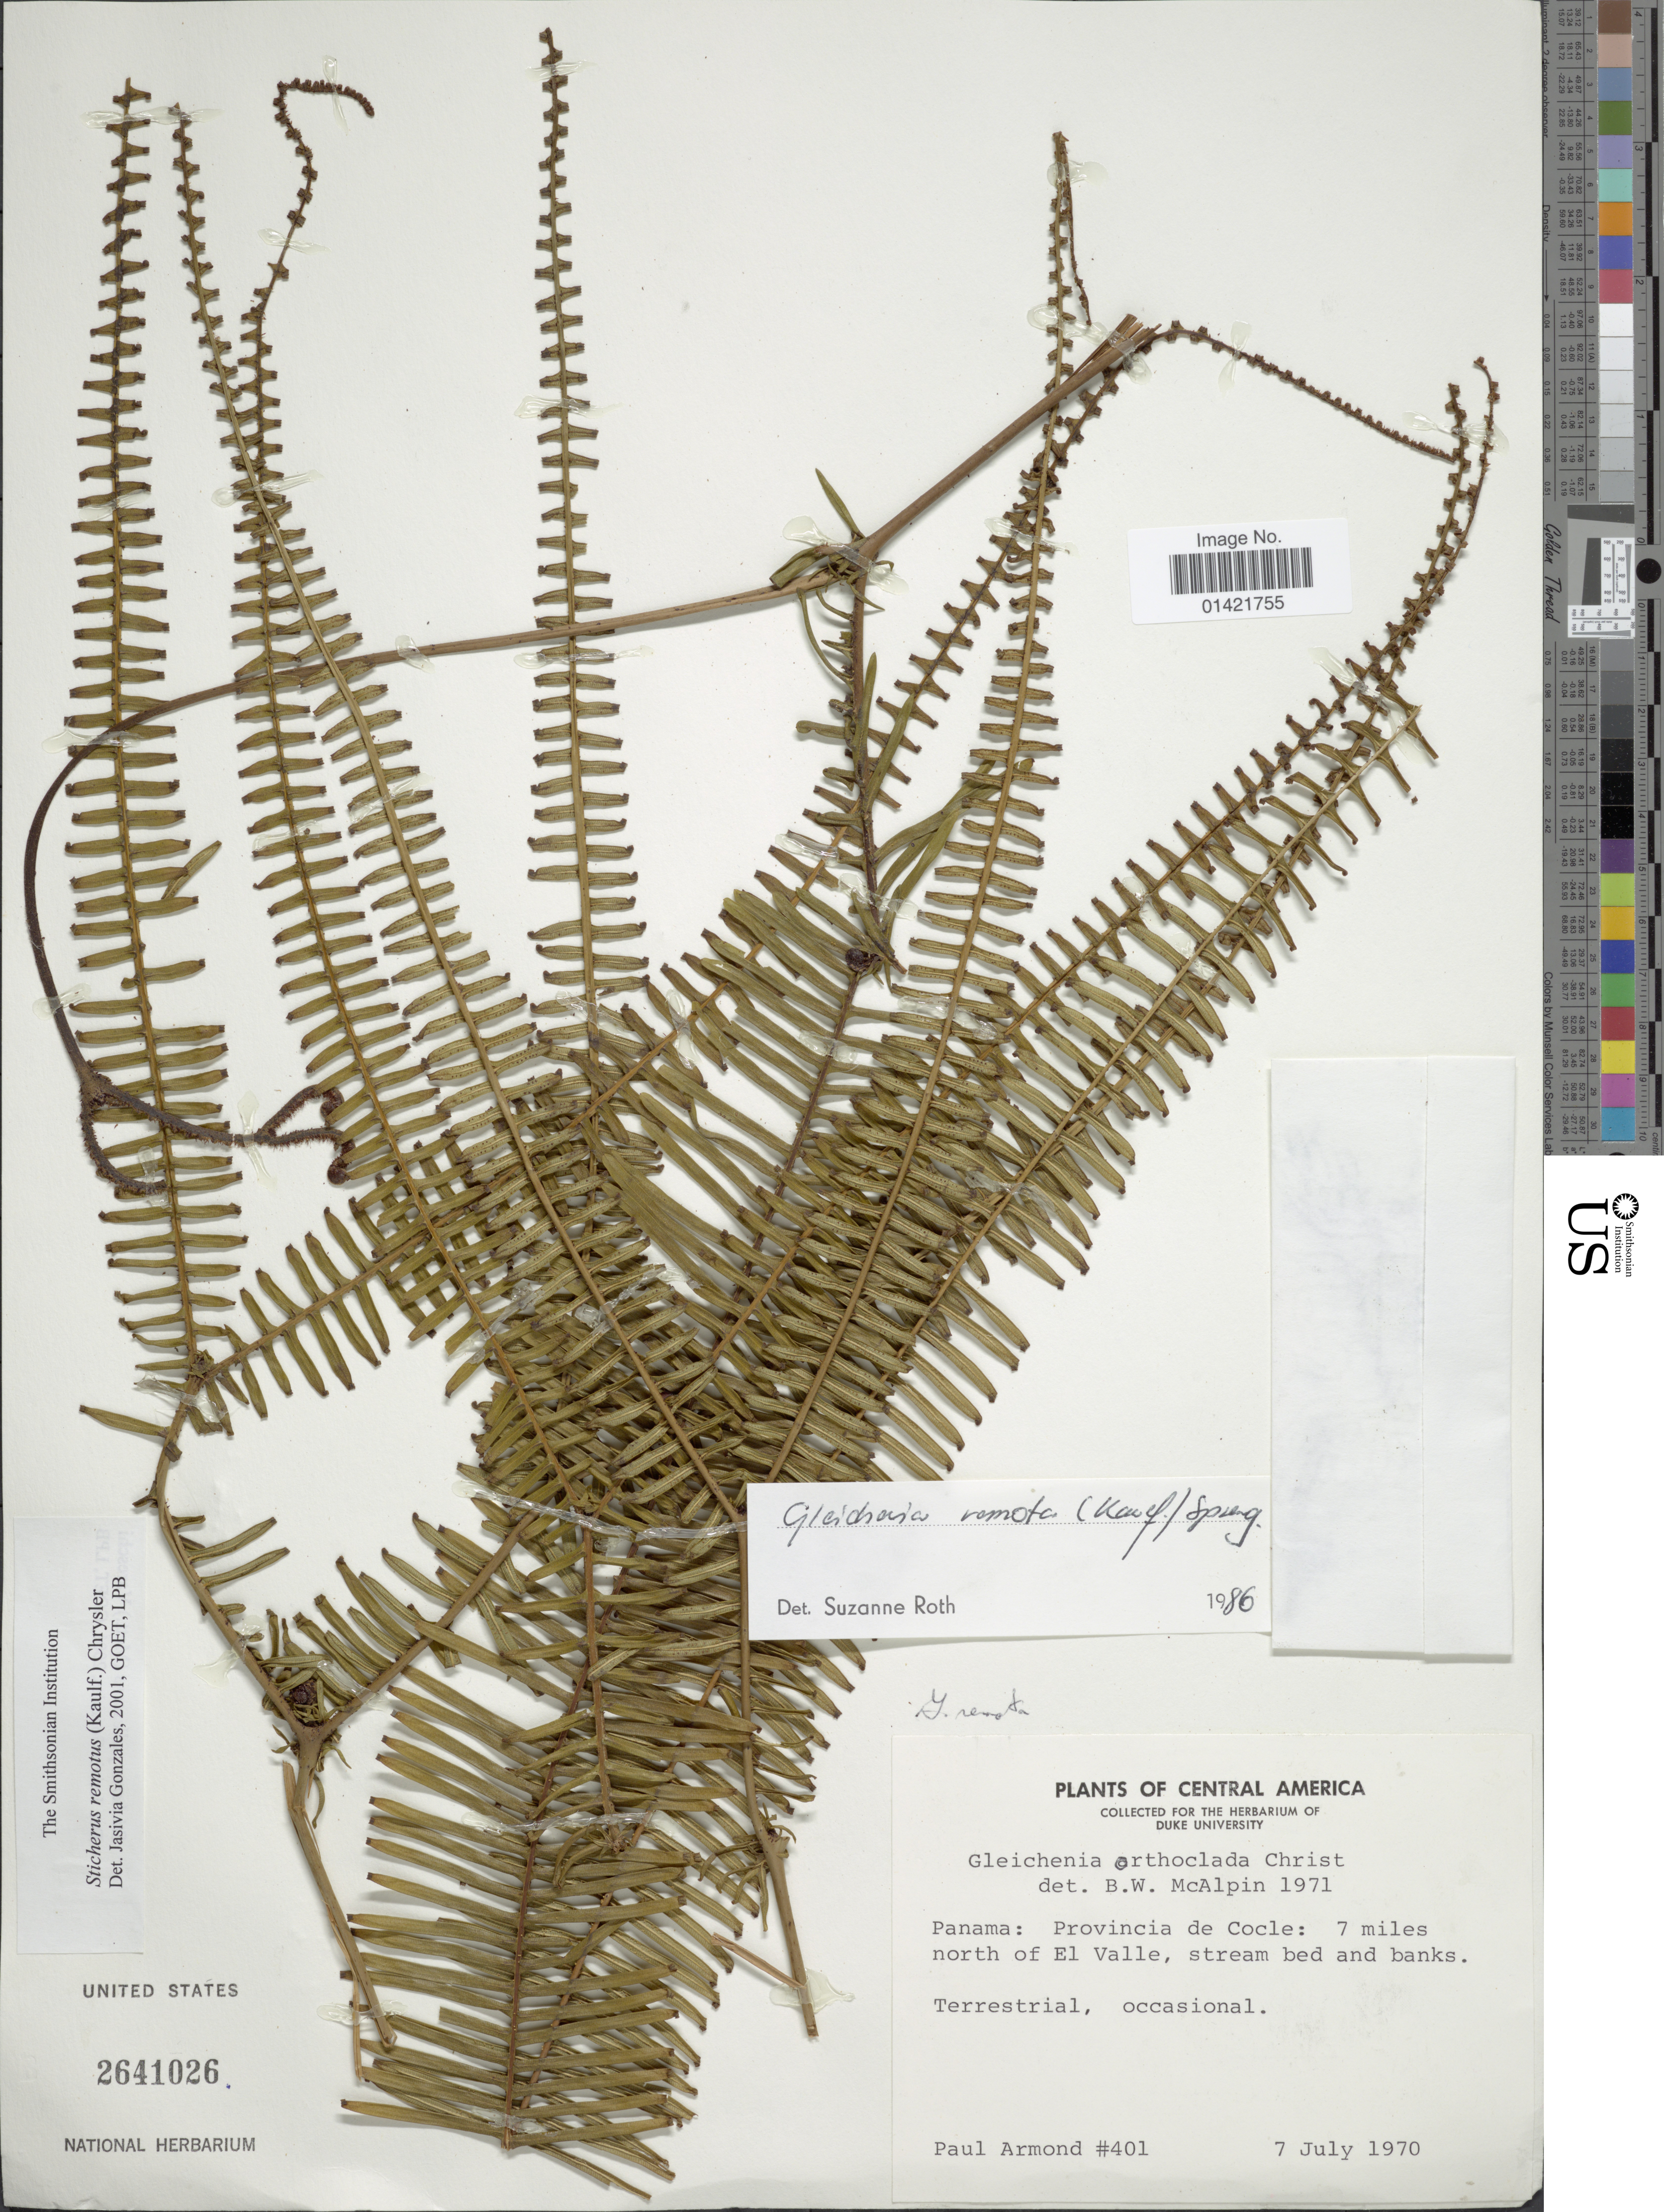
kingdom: Plantae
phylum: Tracheophyta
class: Polypodiopsida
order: Gleicheniales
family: Gleicheniaceae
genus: Sticherus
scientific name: Sticherus remotus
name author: (Kaulf.) Chrysler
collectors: P. Armond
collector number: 401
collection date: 1970-07-07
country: Panama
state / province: Coclé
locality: Provincia de Cocle: 7 miles north of El Valle, stream bed and banks.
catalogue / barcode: US 2641026